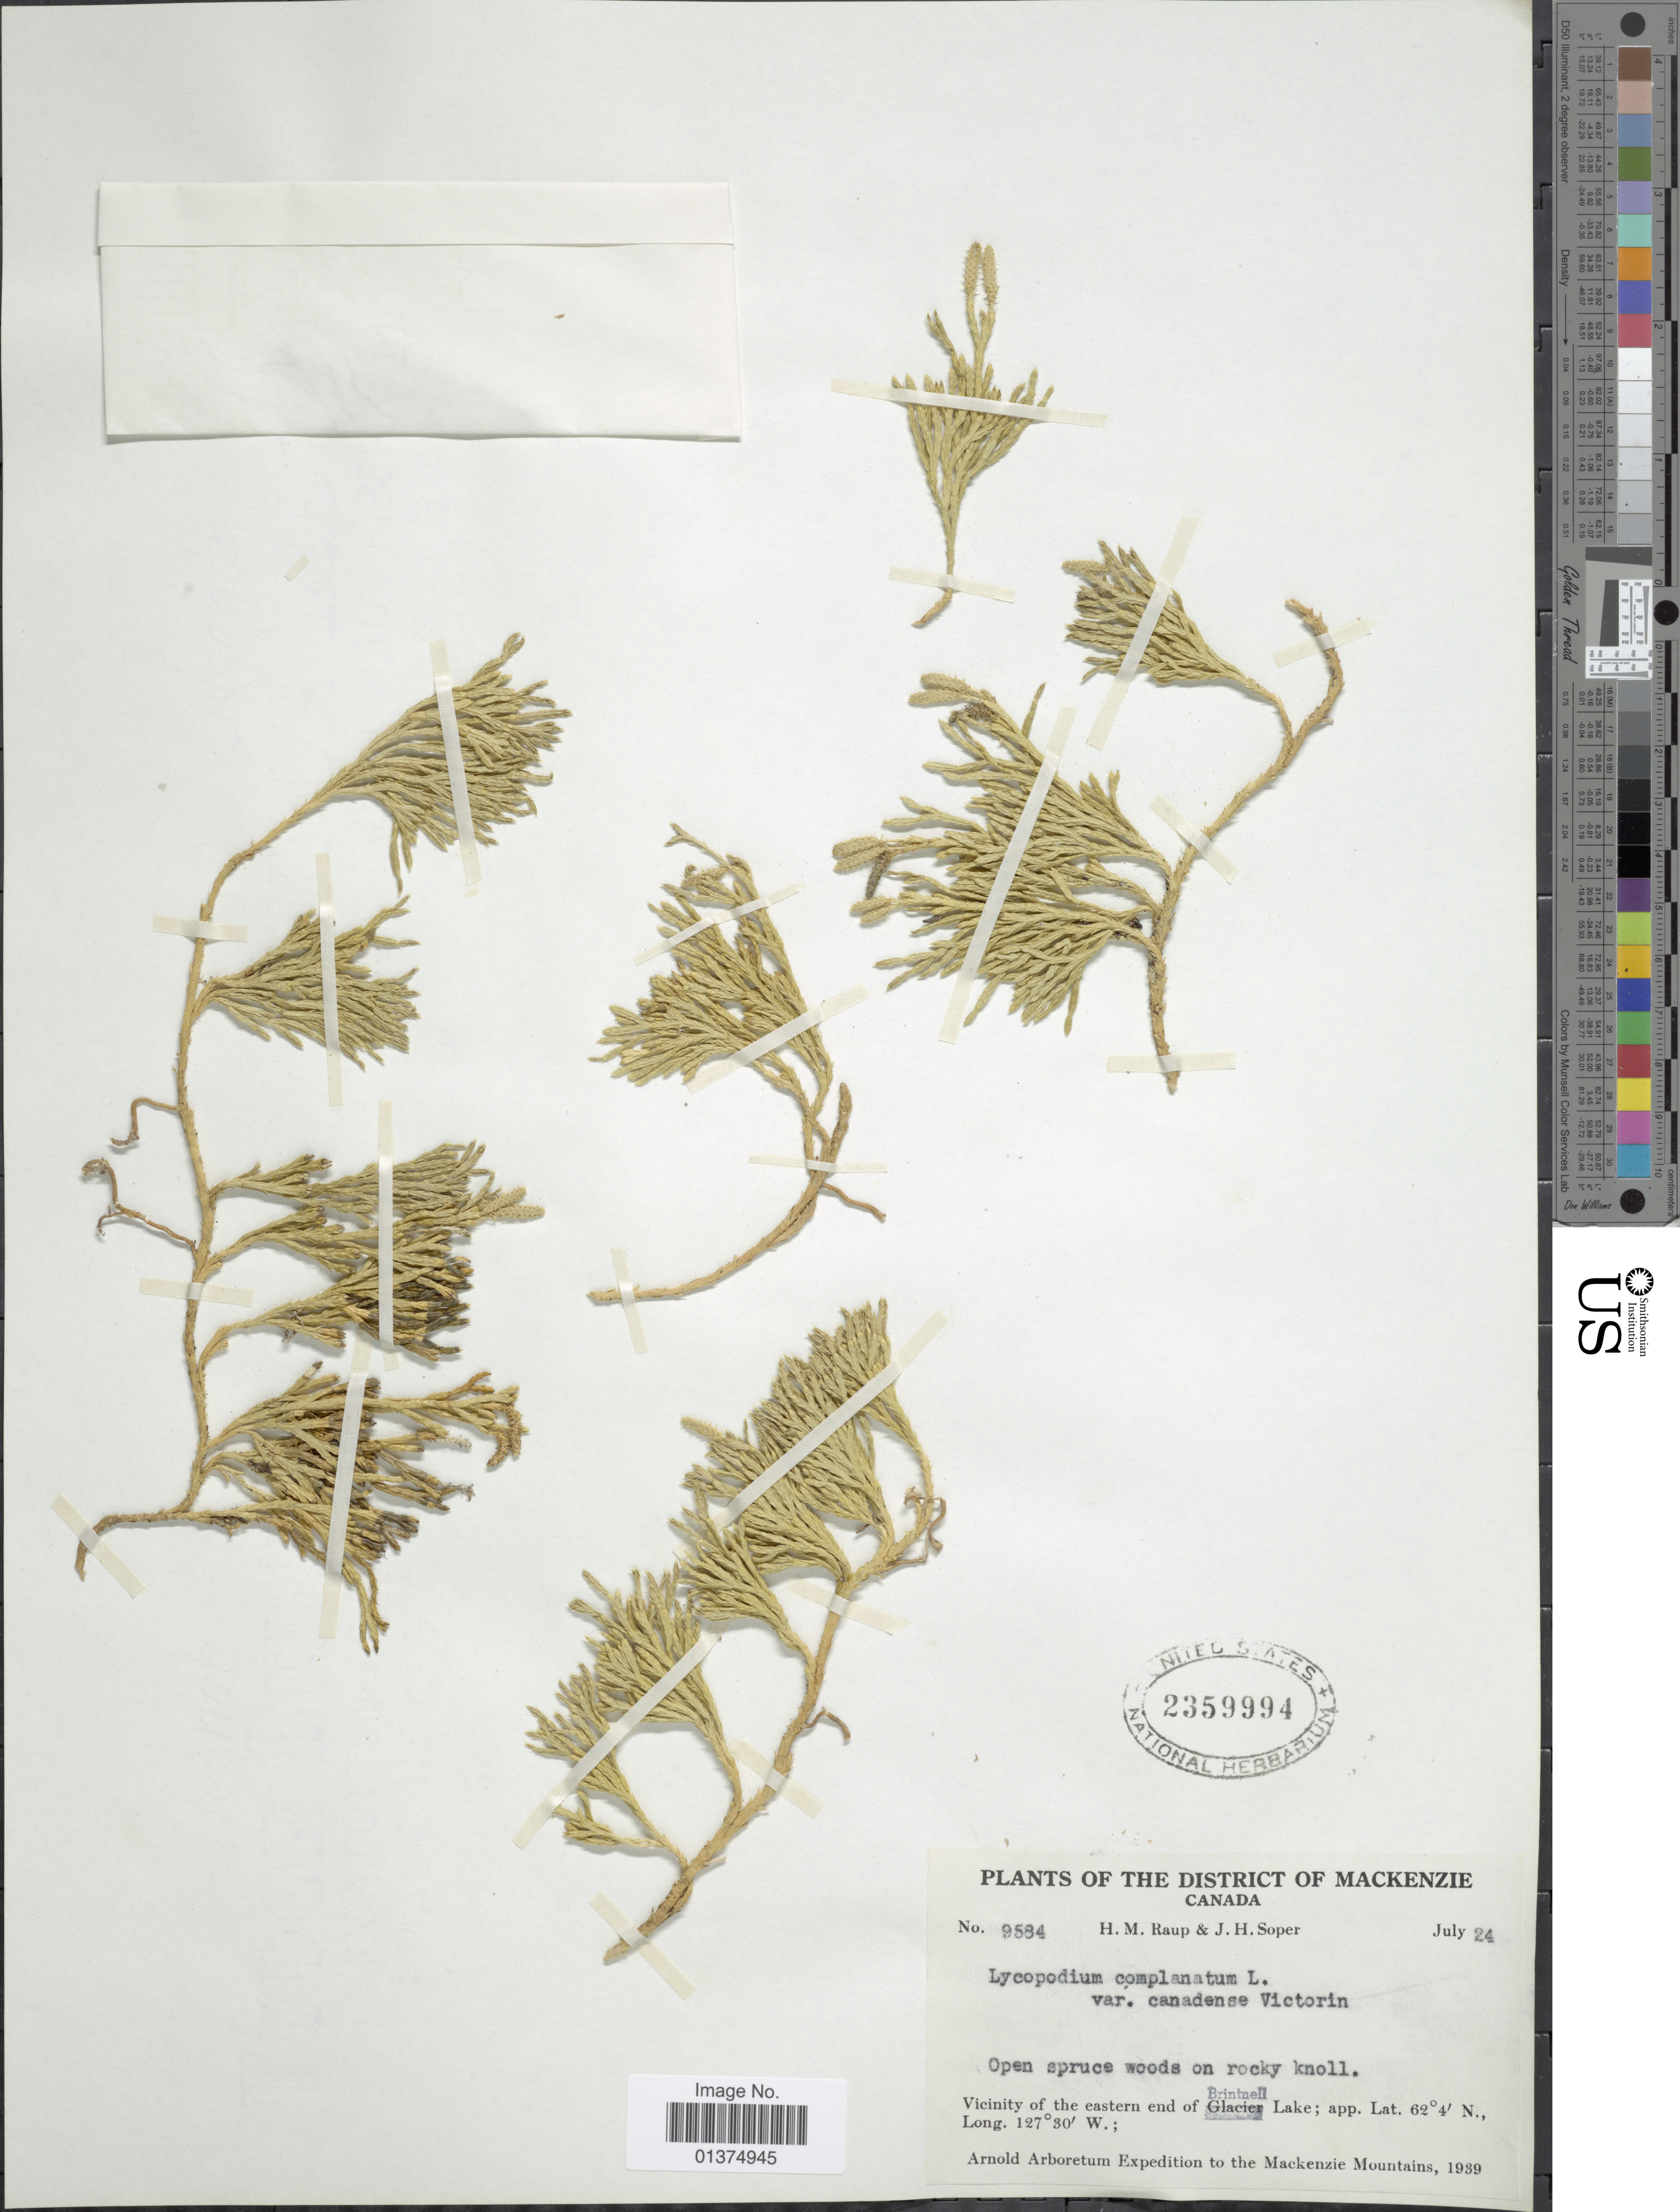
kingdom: Plantae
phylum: Tracheophyta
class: Lycopodiopsida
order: Lycopodiales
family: Lycopodiaceae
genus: Diphasiastrum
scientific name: Diphasiastrum complanatum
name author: (L.) Holub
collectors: H. Raup & J. H. Soper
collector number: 9584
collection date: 1939-07-24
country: Canada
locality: The District of Mackenzie, Vicinity of the eastern end of Brintnell lake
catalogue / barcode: US 2359994